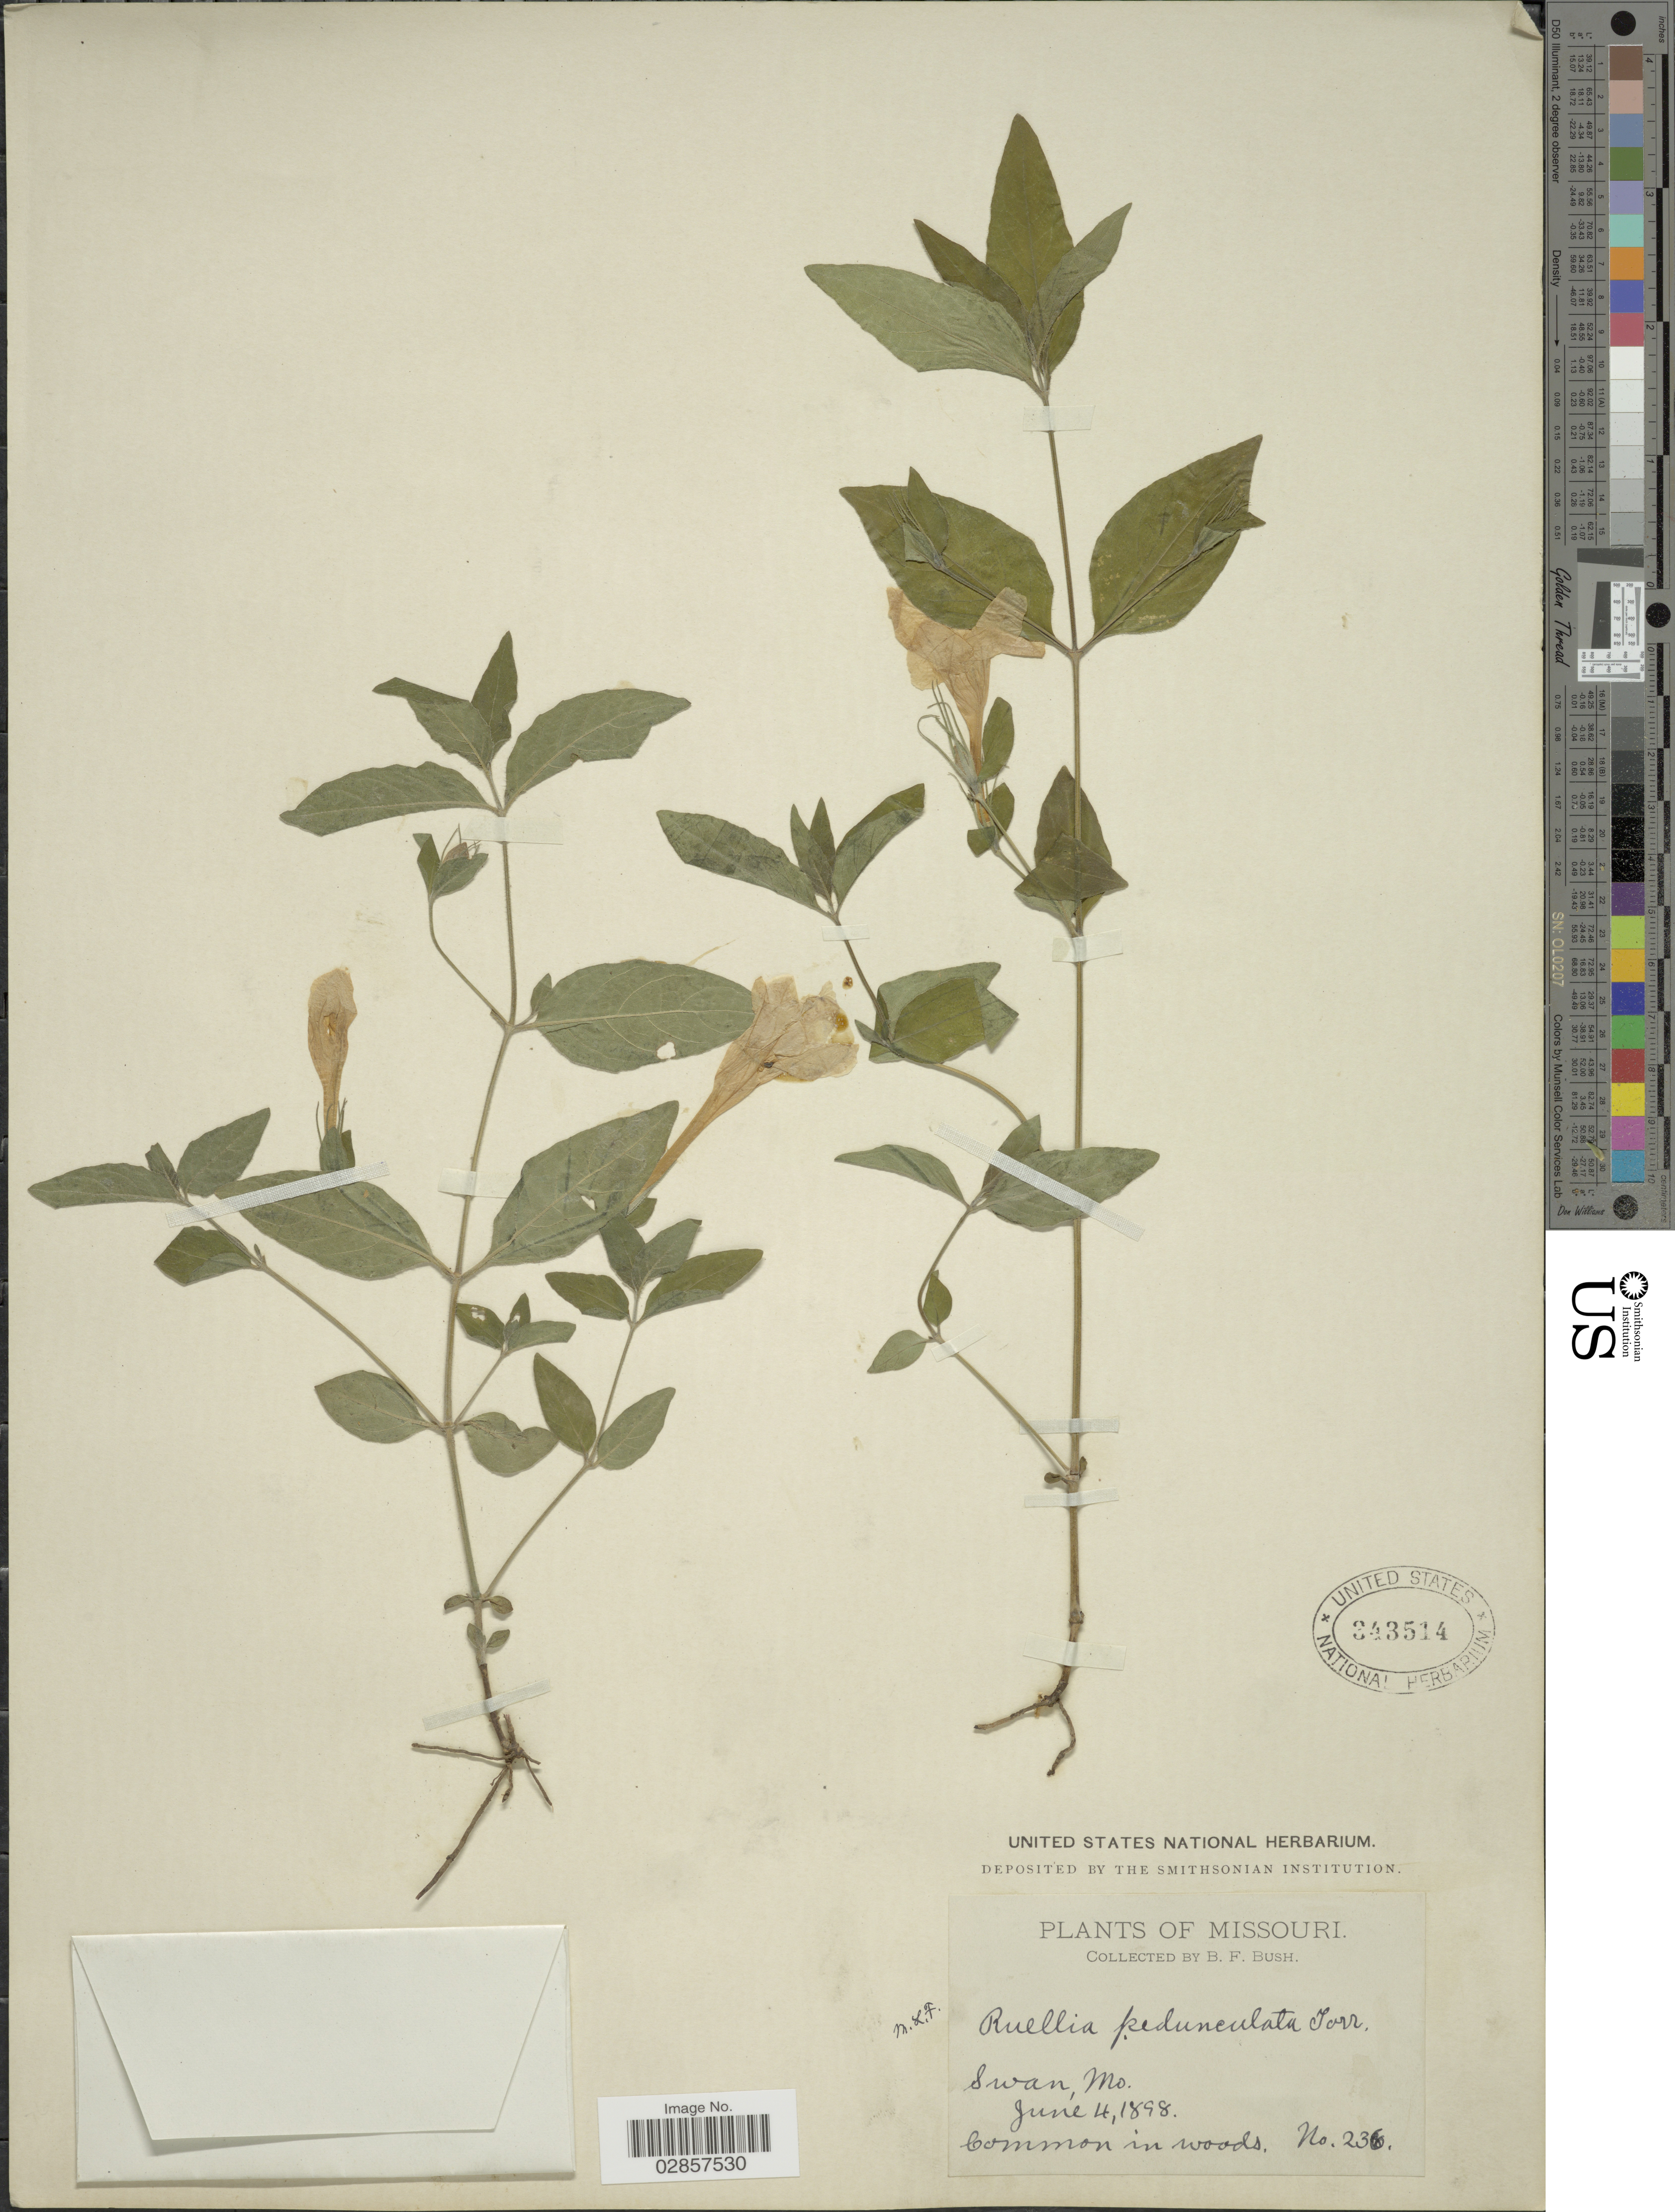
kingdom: Plantae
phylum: Tracheophyta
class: Magnoliopsida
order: Lamiales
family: Acanthaceae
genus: Ruellia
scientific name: Ruellia pedunculata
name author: Torr. ex A. Gray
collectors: B. F. Bush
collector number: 236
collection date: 1898-06-04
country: United States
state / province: Missouri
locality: Swan, Mo.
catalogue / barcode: US 343514